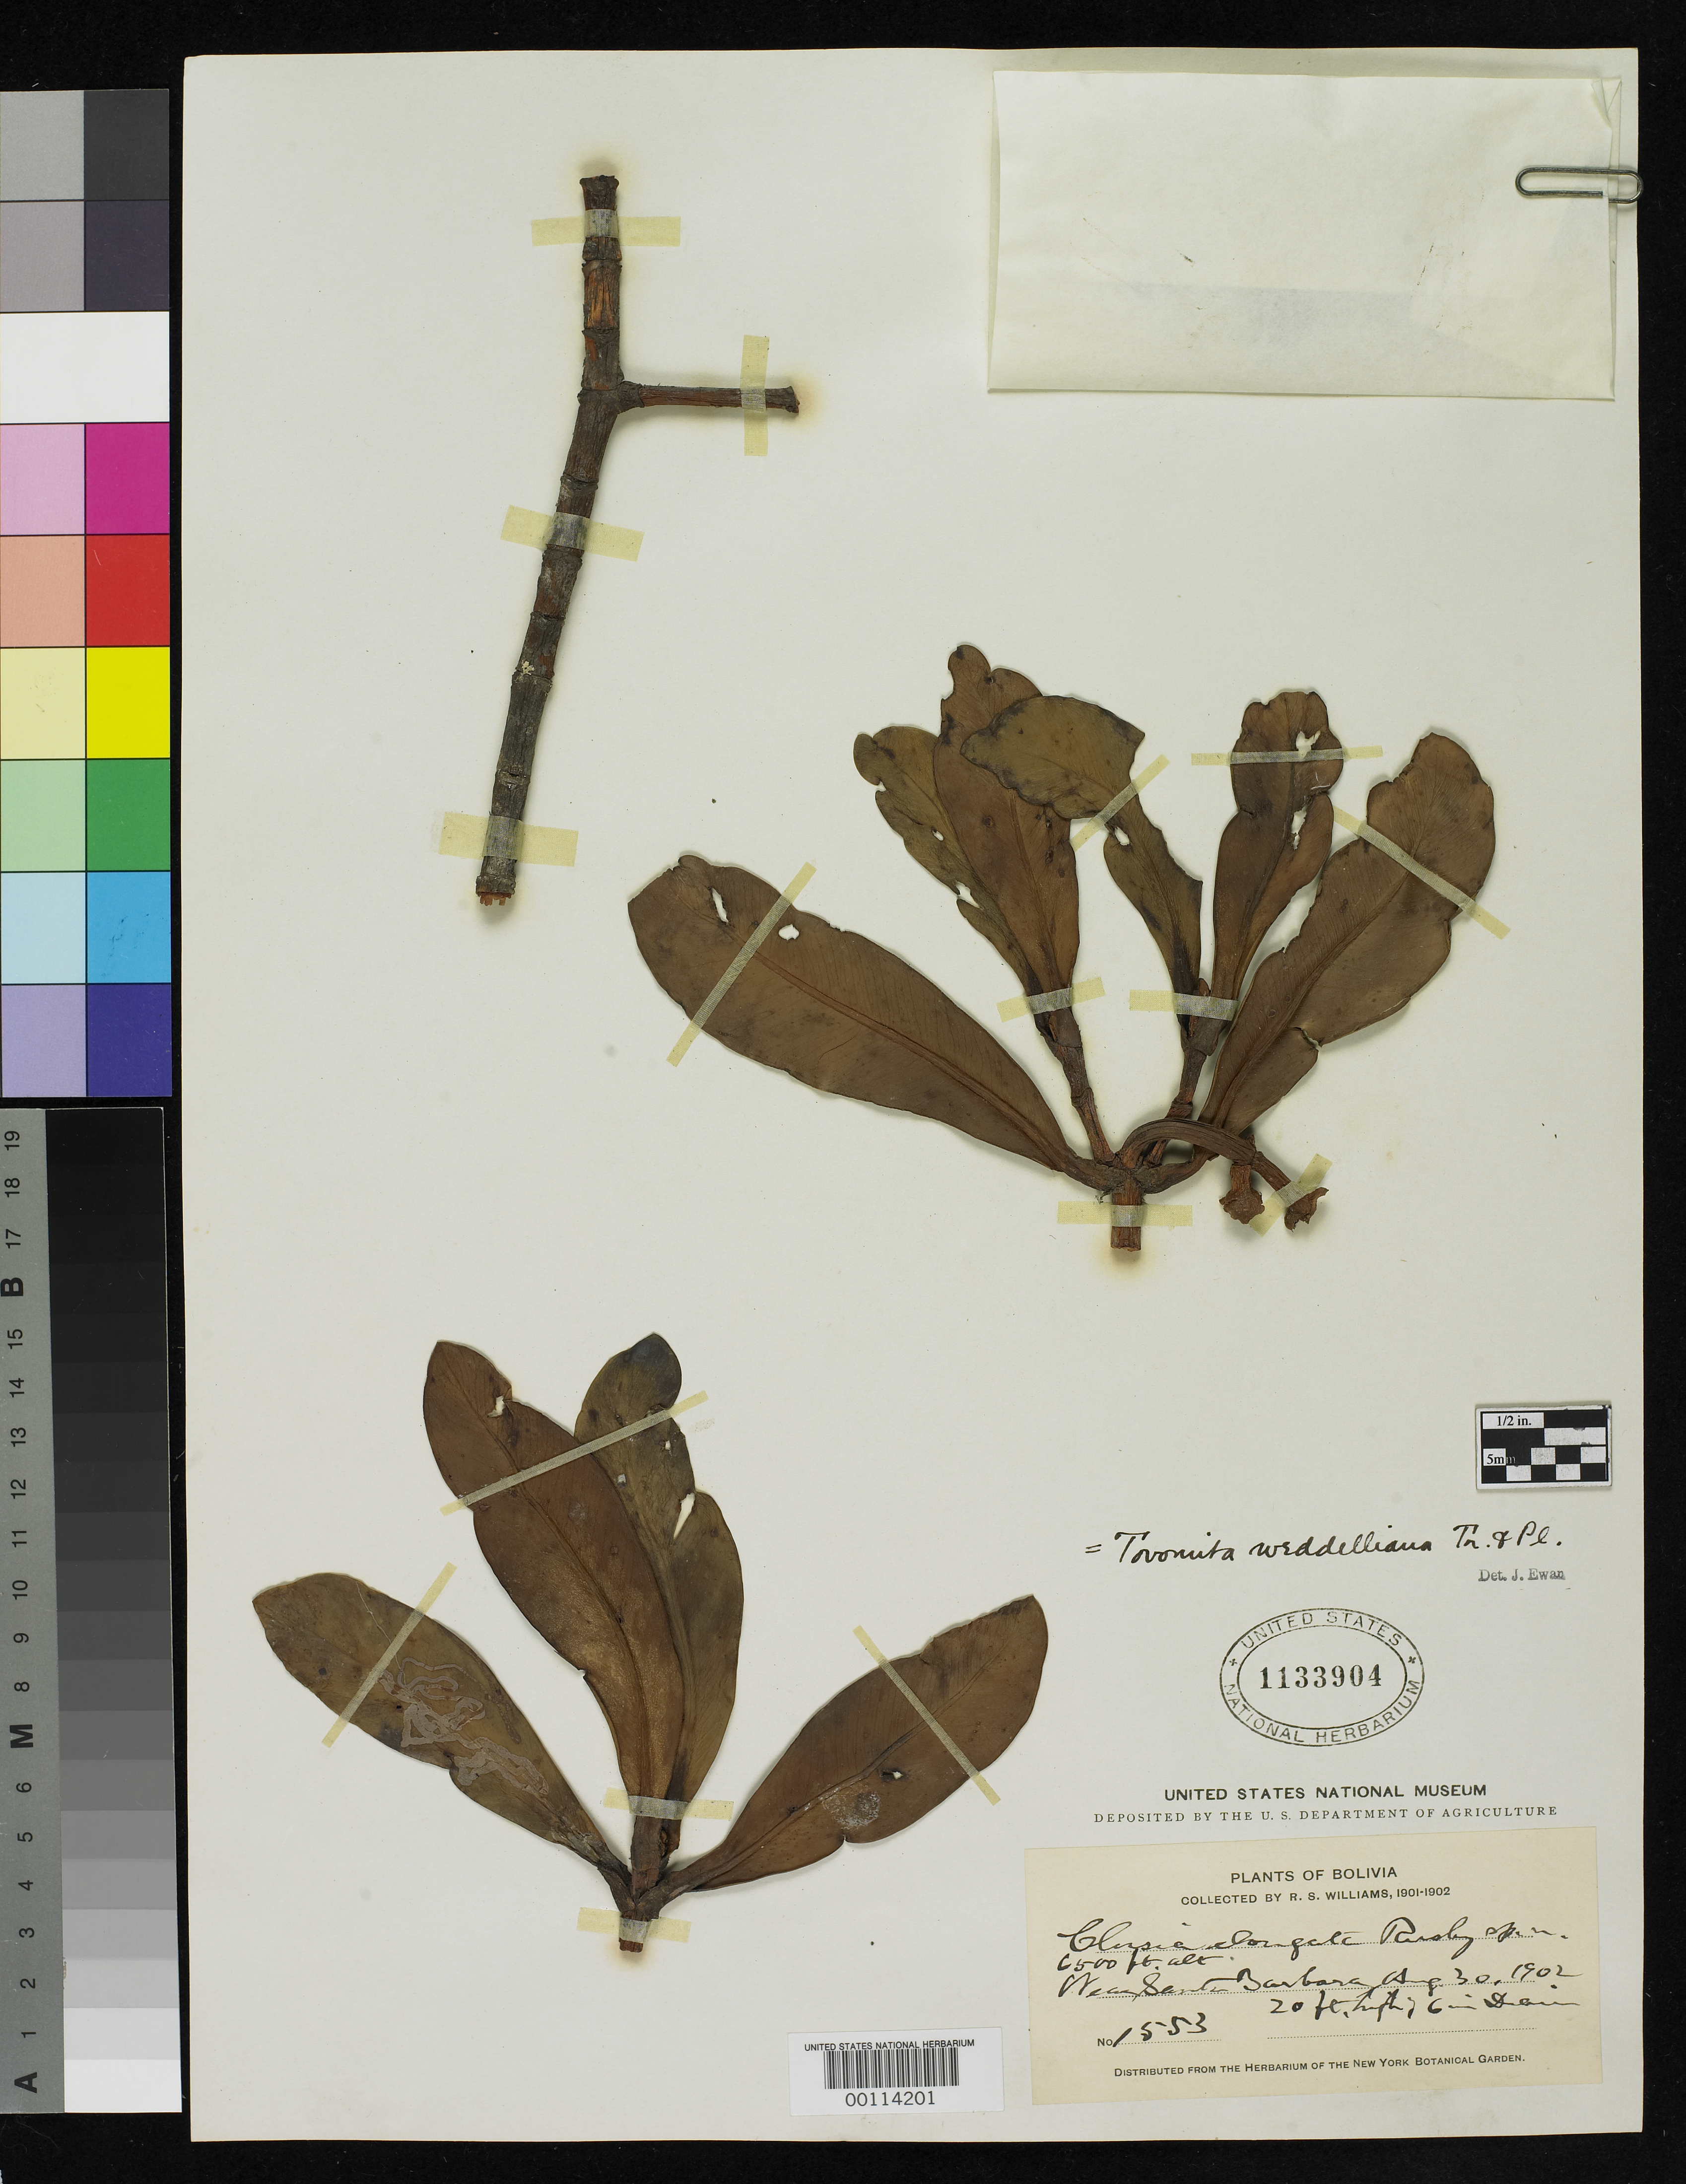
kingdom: Plantae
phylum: Tracheophyta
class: Magnoliopsida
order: Malpighiales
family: Clusiaceae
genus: Clusia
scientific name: Clusia elongata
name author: Rusby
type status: Isotype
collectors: R. S. Williams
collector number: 1553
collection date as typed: Aug. 30, '02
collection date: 1902-08-30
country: Bolivia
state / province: La Paz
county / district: Franz Tamayo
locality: Santa Barbara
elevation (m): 1981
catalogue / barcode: US 1133904